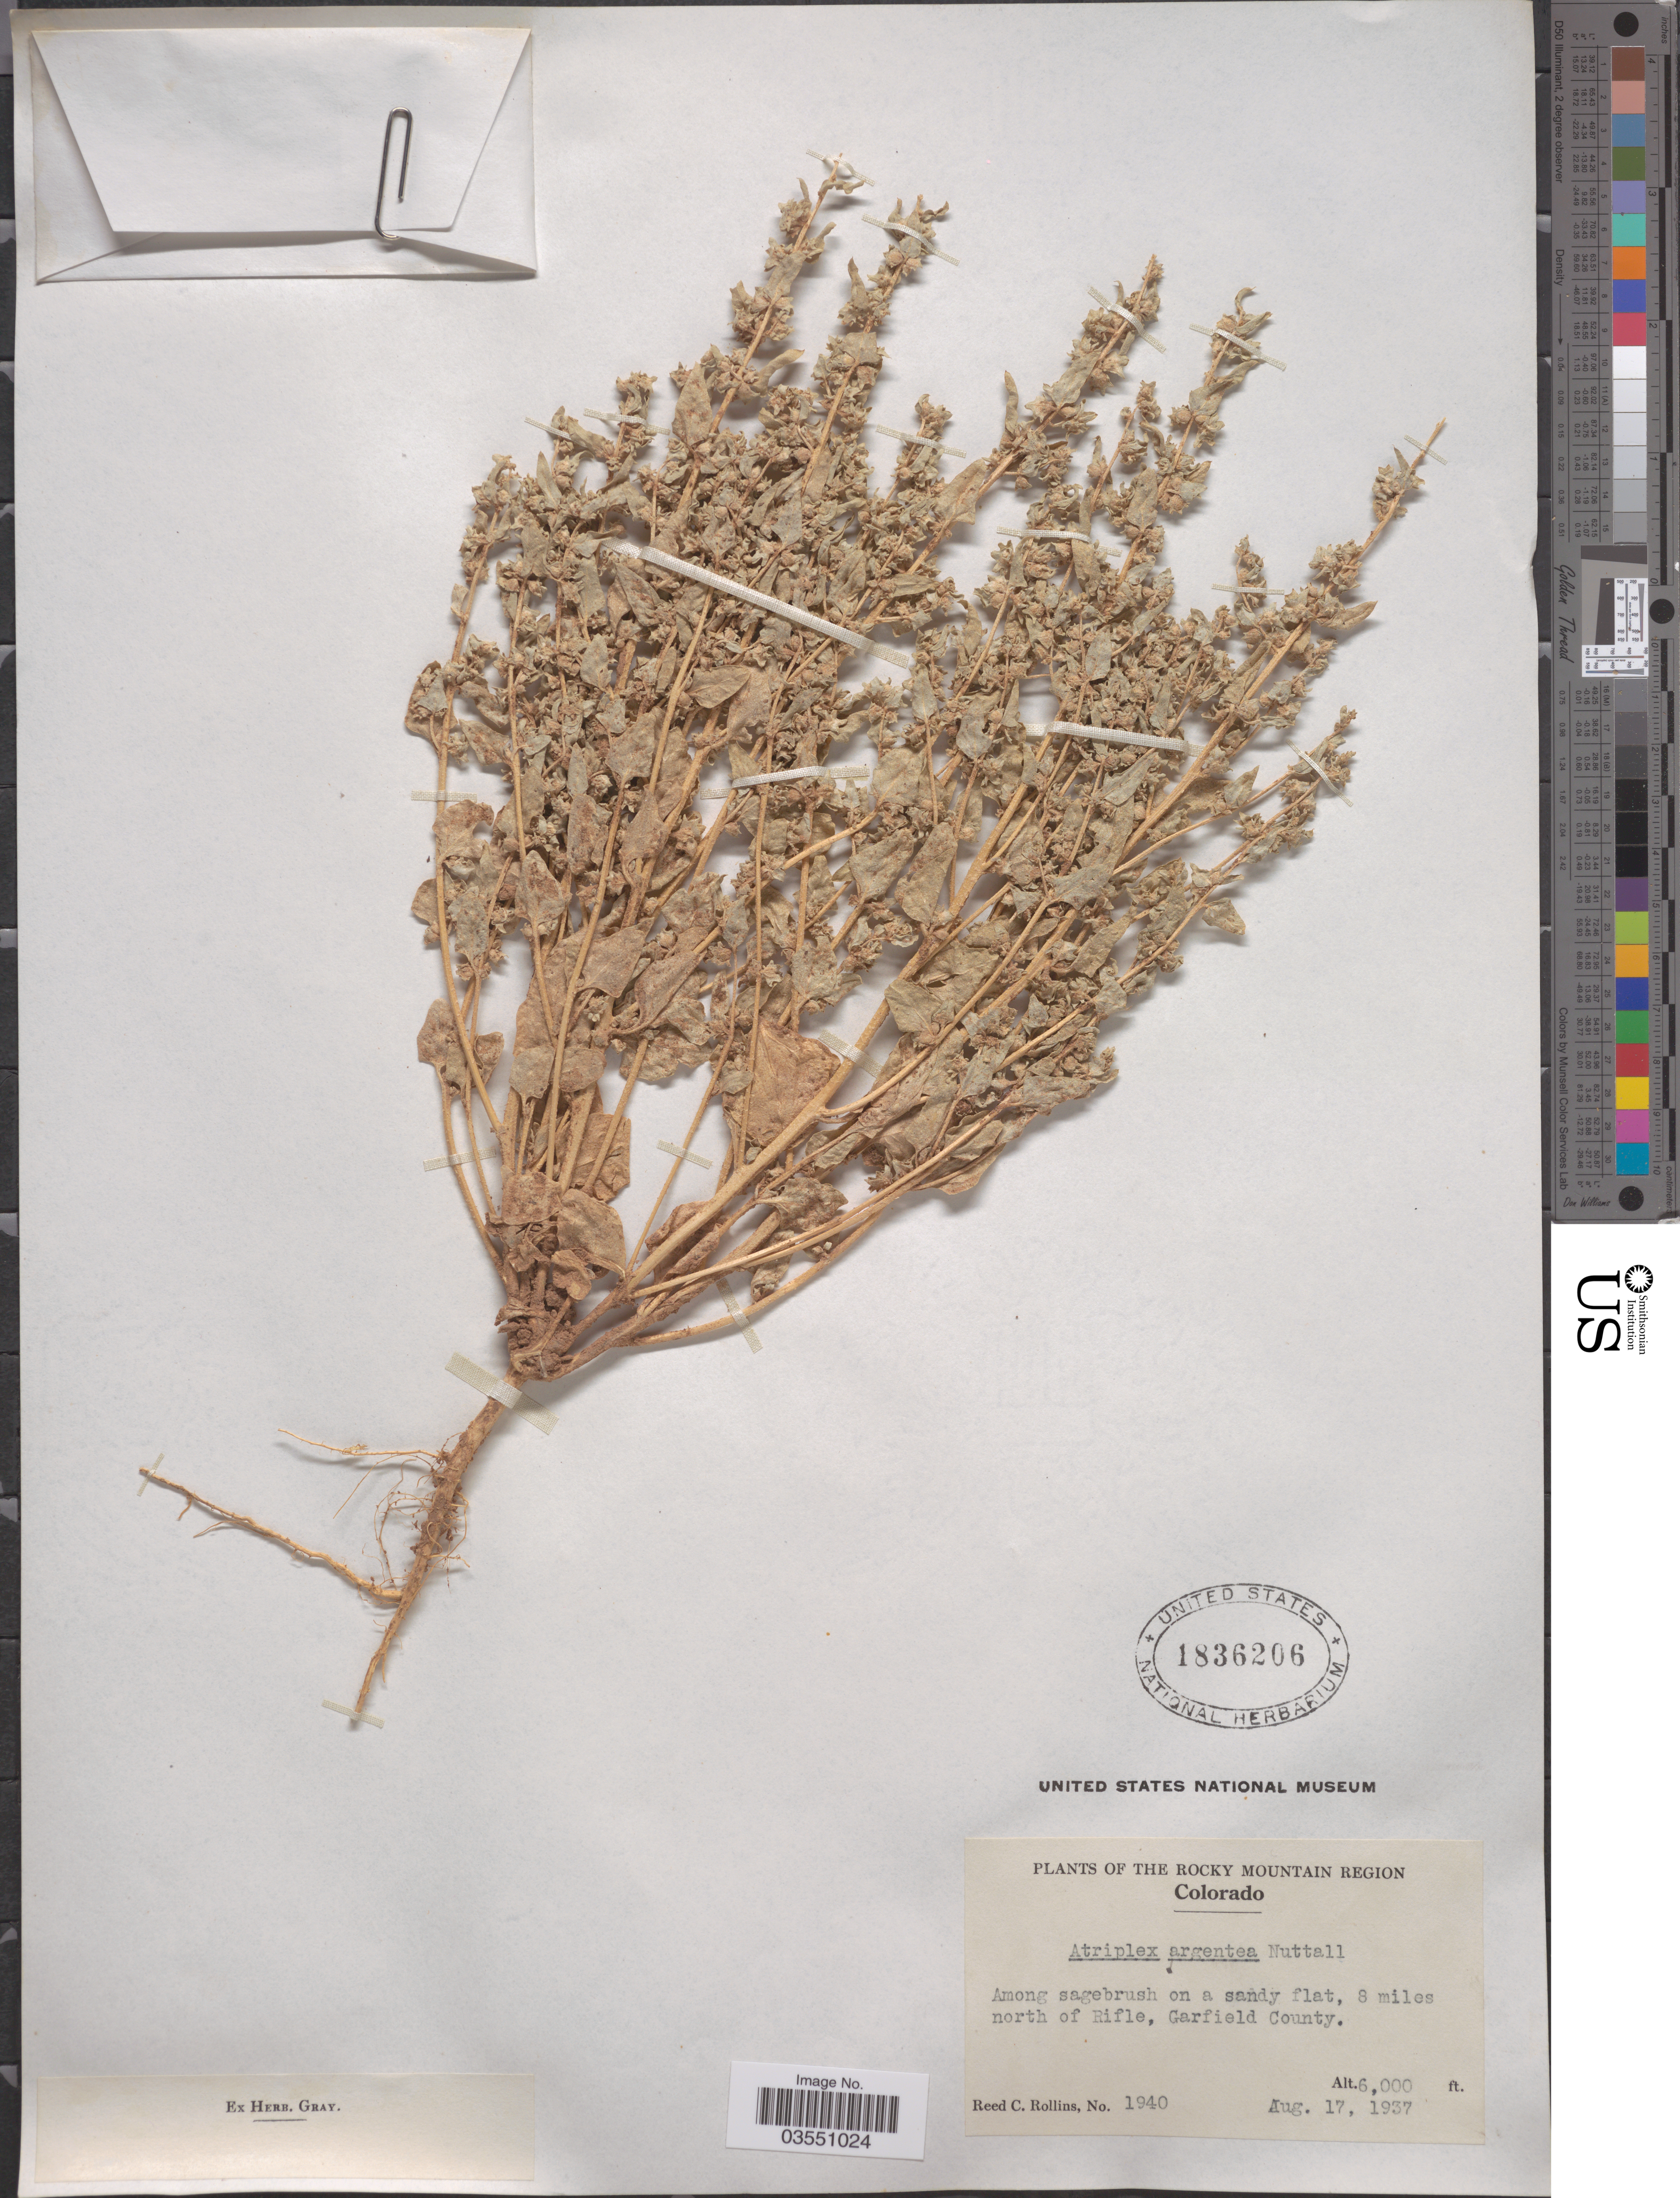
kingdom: Plantae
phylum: Tracheophyta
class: Magnoliopsida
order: Caryophyllales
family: Amaranthaceae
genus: Atriplex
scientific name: Atriplex argentea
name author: Nutt.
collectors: R. C. Rollins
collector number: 1940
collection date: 1937-08-17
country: United States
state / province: Colorado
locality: The Rocky Mountain Region. 8 miles north of Rifle, Garfield County.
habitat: among sagebrush on a sandy flat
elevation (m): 1829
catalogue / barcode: US 1836206